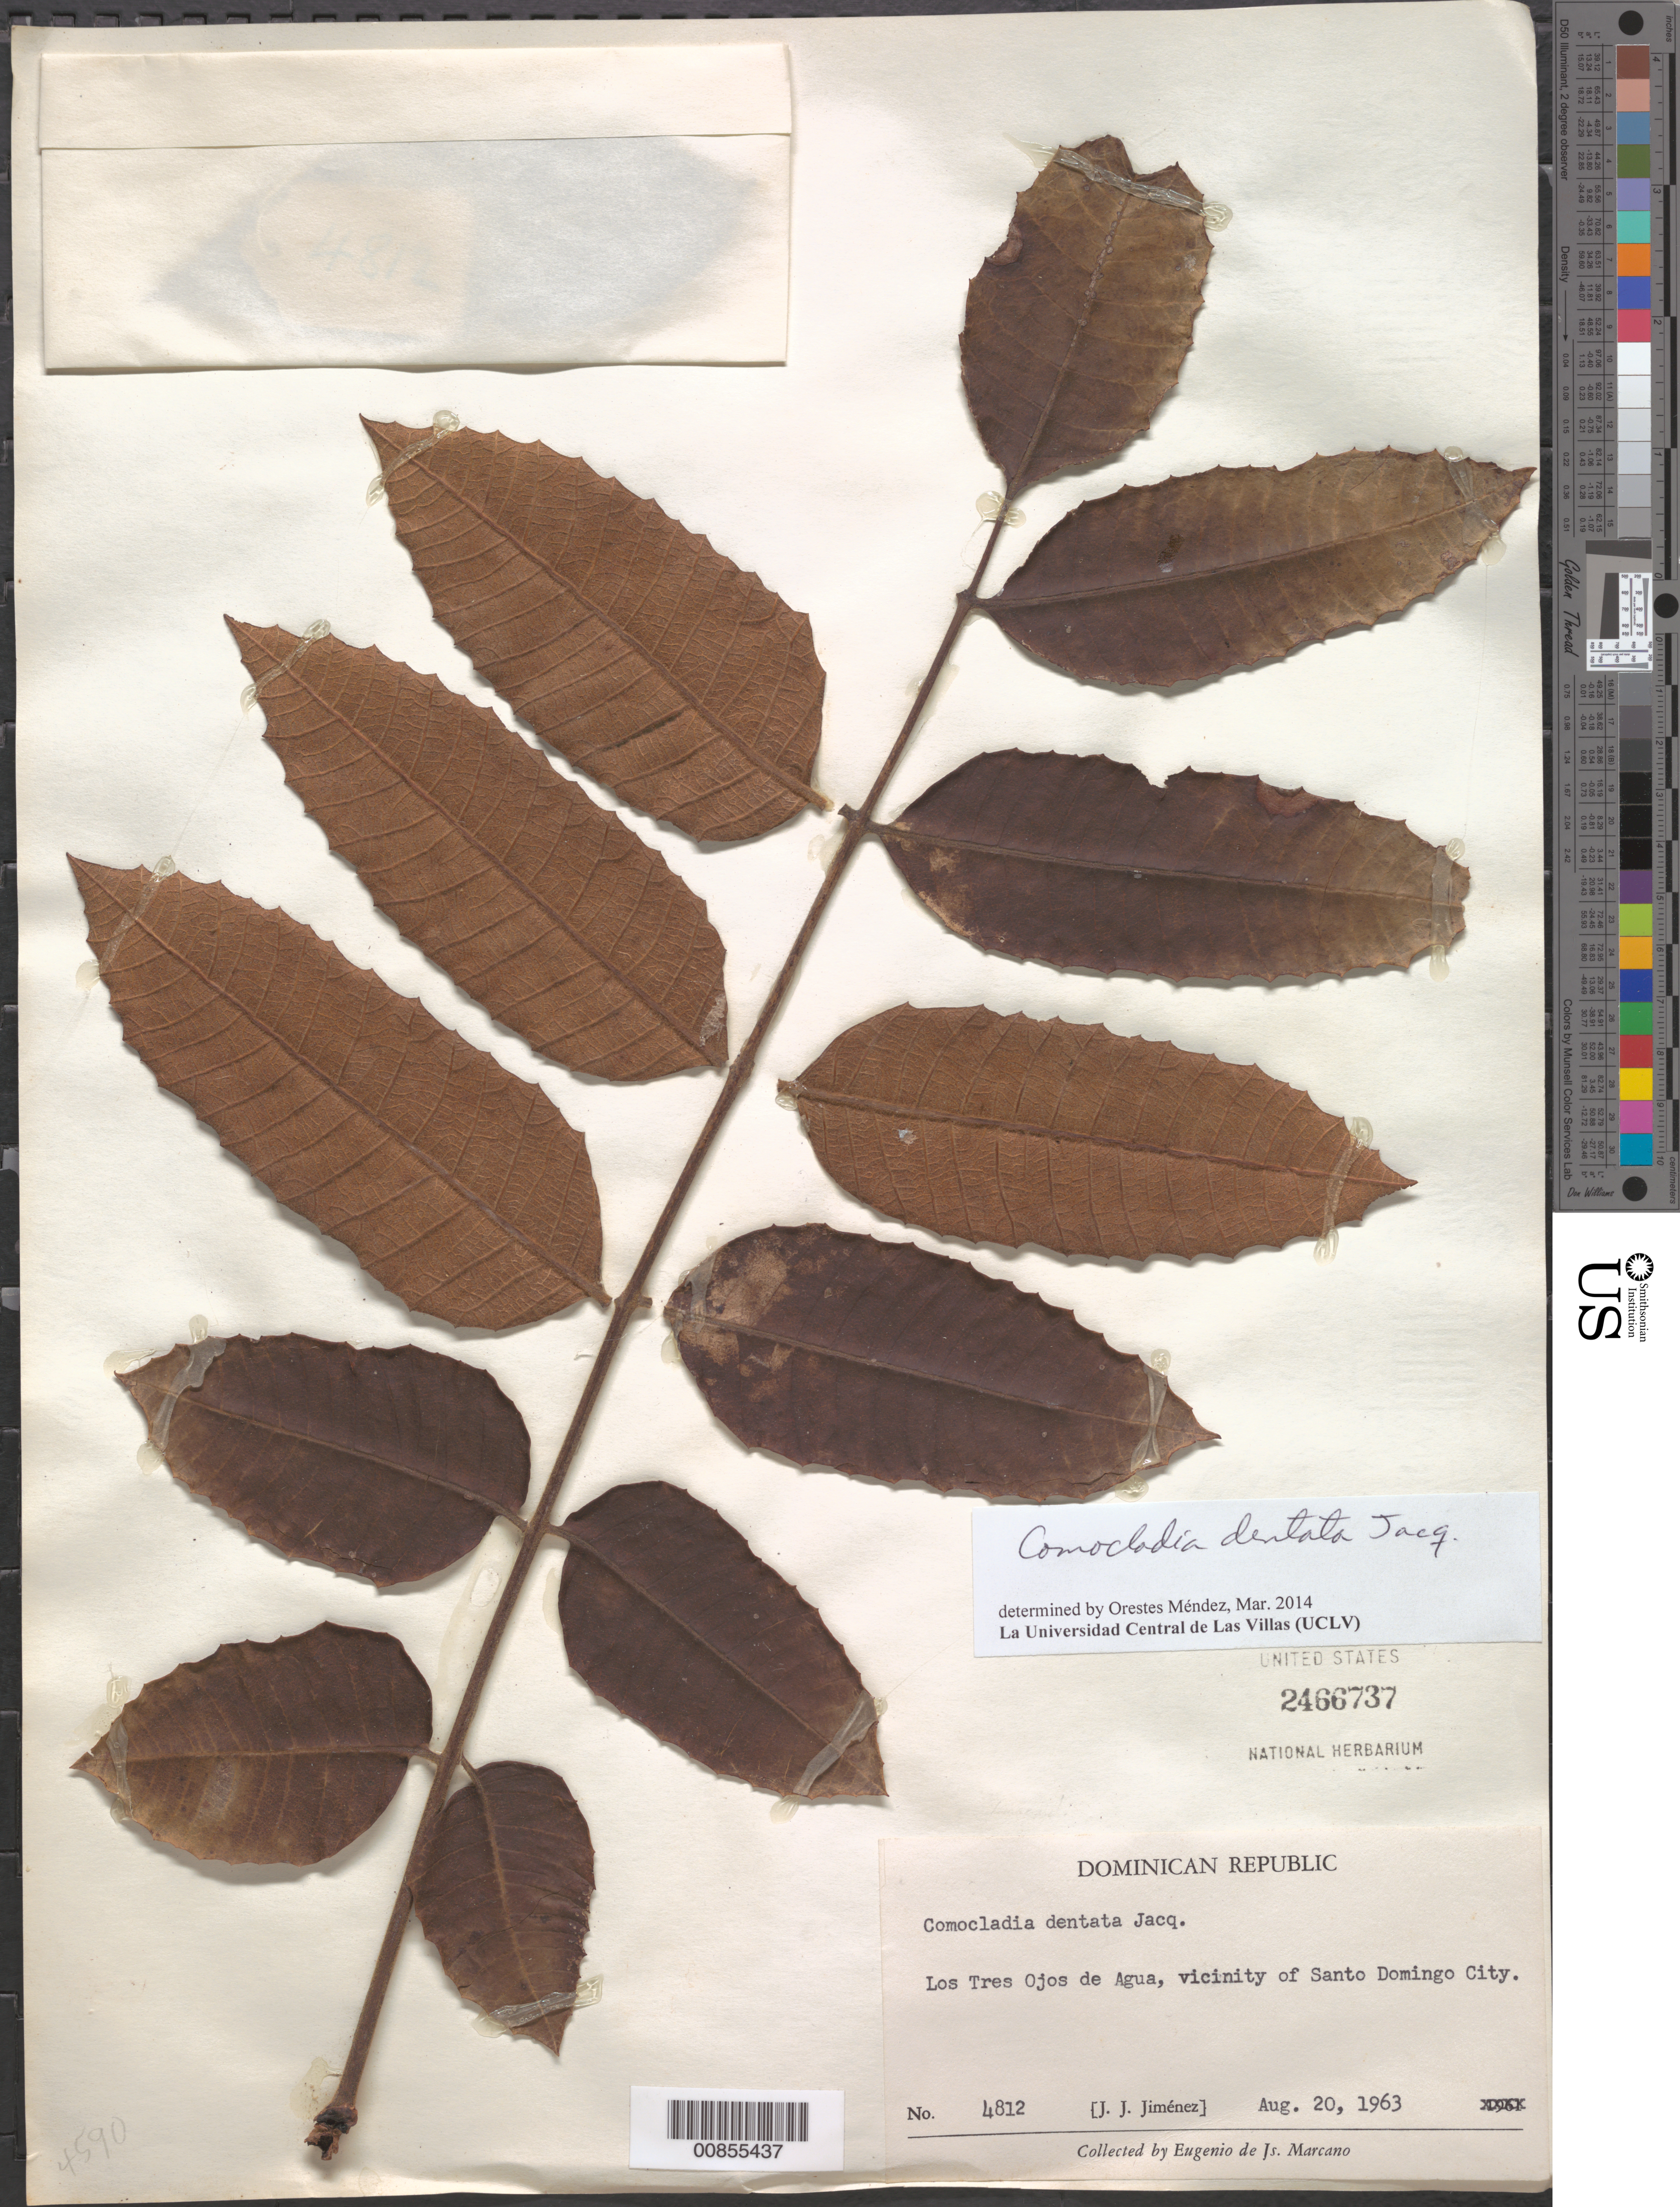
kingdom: Plantae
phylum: Tracheophyta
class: Magnoliopsida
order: Sapindales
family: Anacardiaceae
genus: Comocladia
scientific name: Comocladia dentata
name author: Jacq.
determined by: Méndez, Orestes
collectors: J. J. Jiménez Almonte & E. J. Marcano F.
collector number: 4812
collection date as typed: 20 Aug 1963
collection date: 1963-08-20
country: Dominican Republic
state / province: Distrito Nacional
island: Hispaniola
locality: Los Tres Ojos de Agua, vicinity of Santo Domingo City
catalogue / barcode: US 2466737